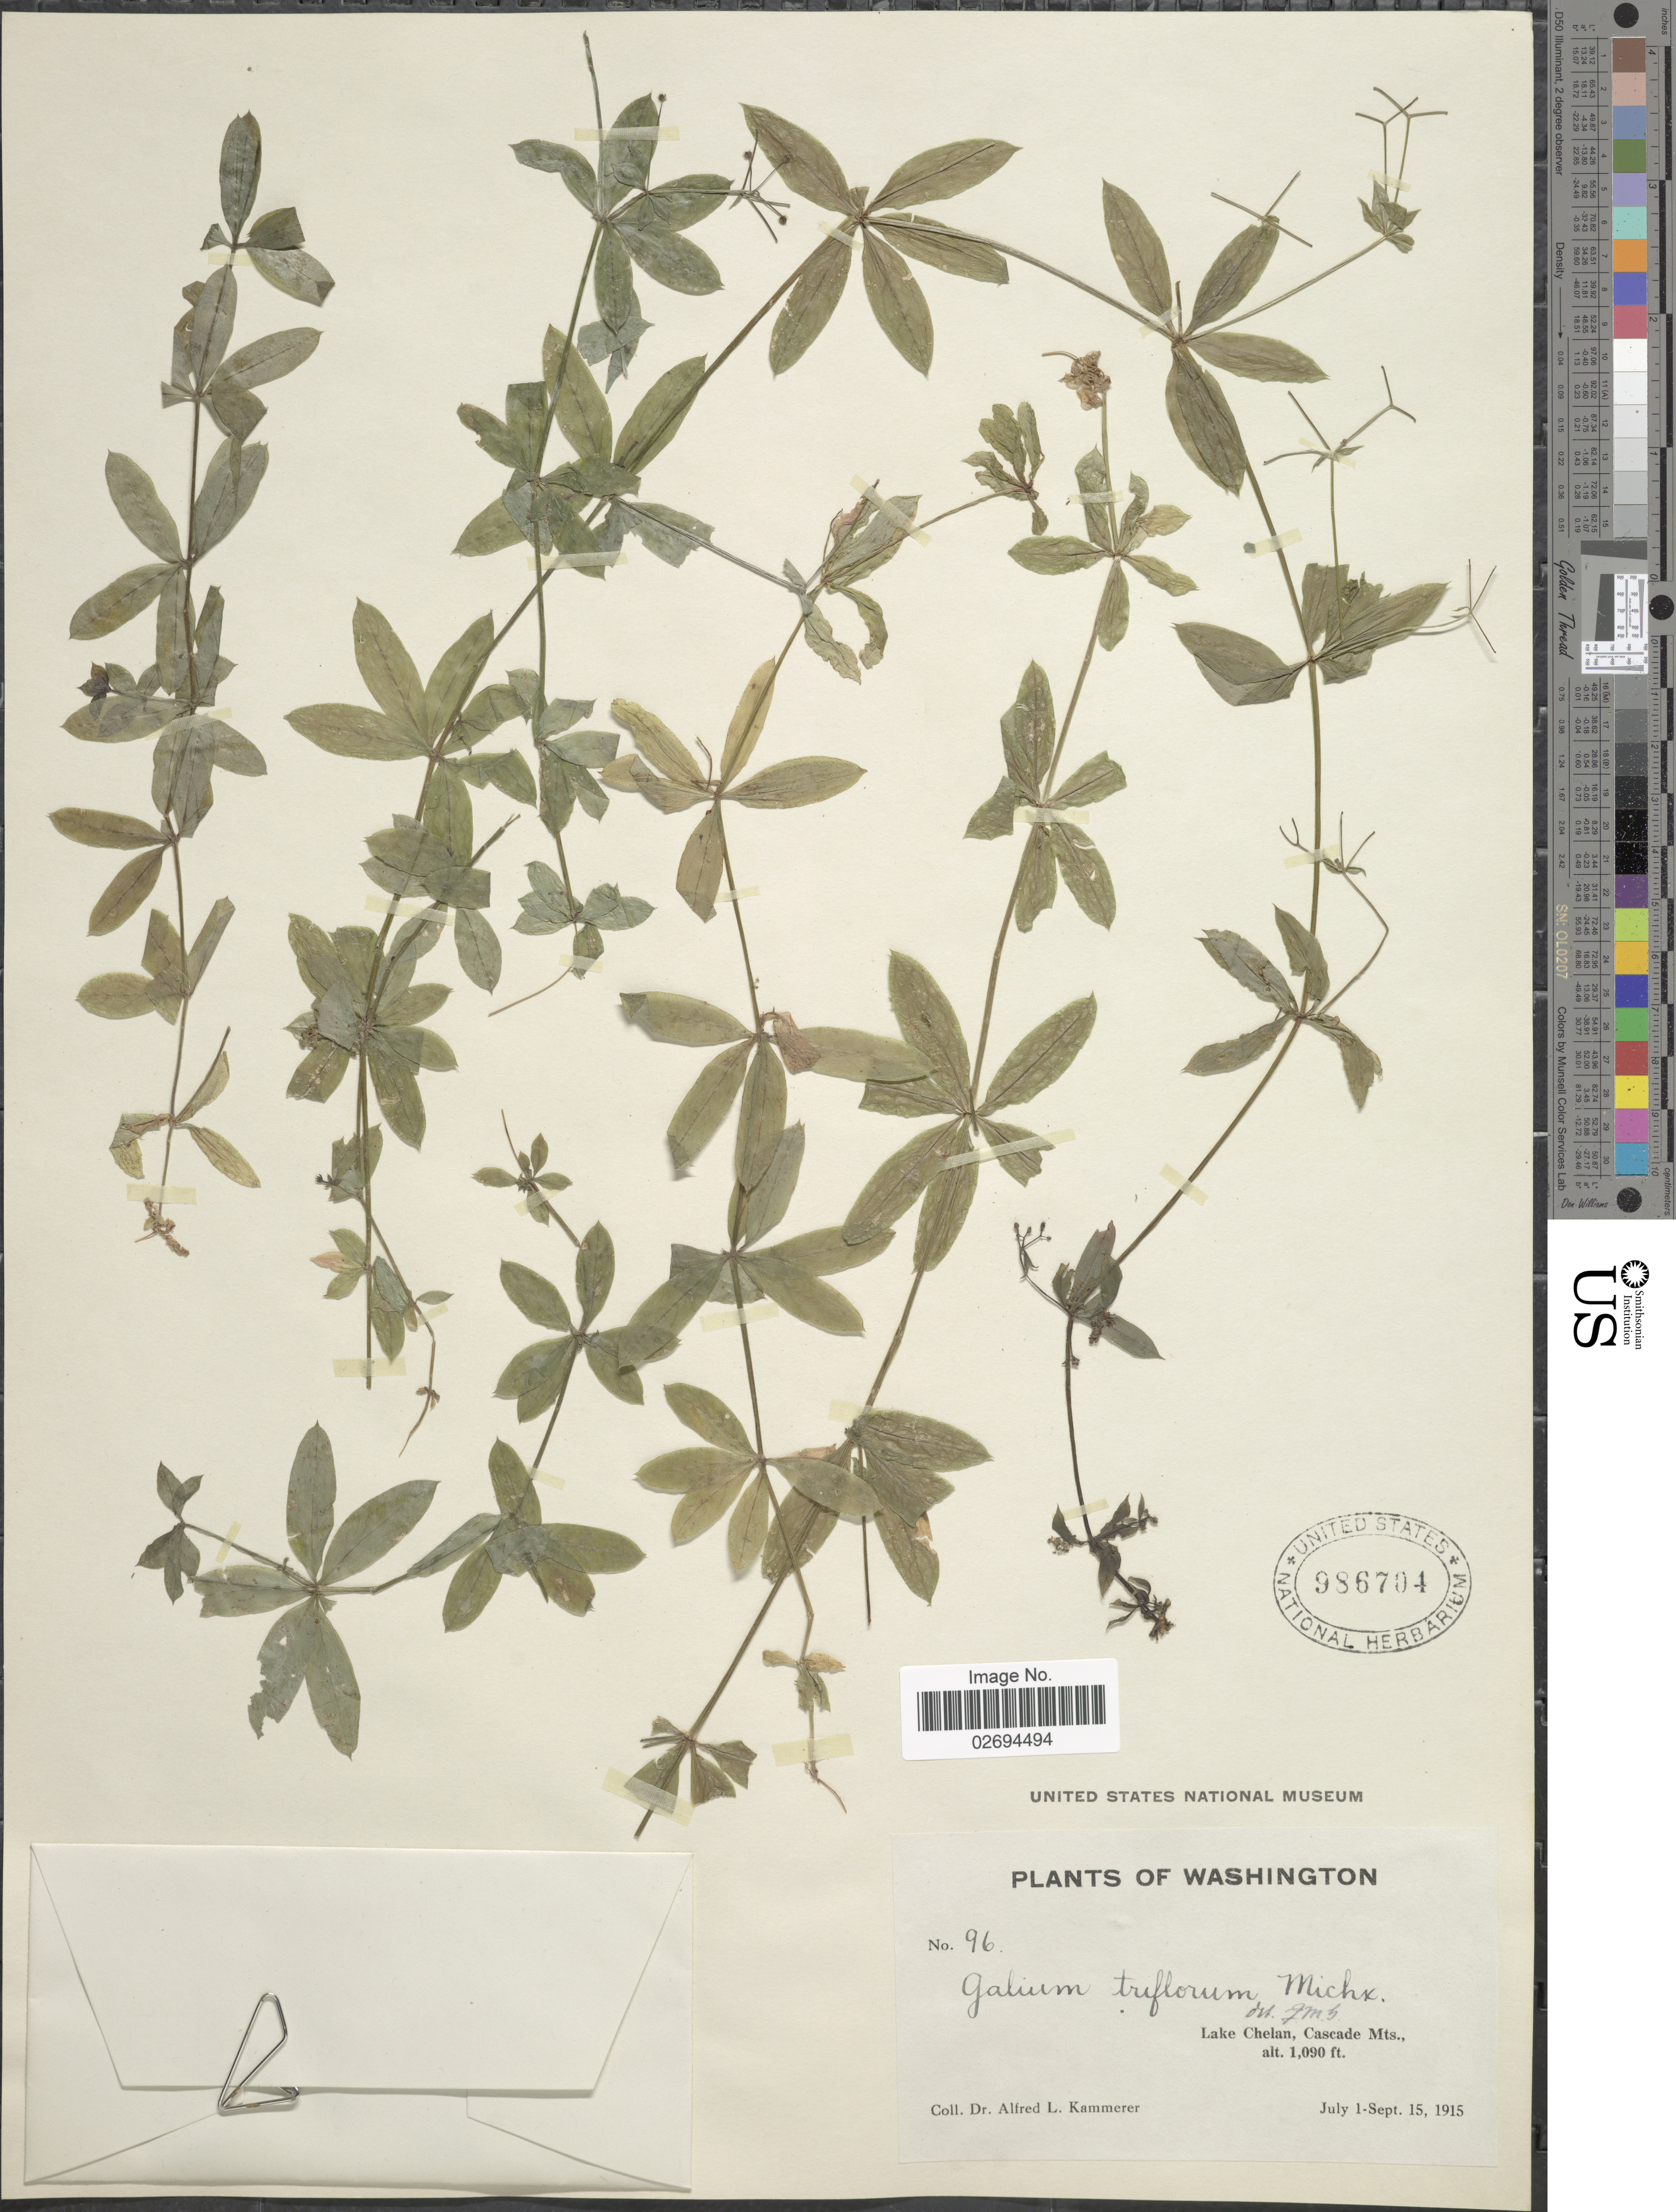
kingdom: Plantae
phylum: Tracheophyta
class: Magnoliopsida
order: Gentianales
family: Rubiaceae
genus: Galium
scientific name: Galium triflorum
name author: Michx.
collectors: A. Kammerer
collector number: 96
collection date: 1915-07-01/1915-09-15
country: United States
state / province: Washington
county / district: Chelan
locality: Lake Chelan, Cascade Mts.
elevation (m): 332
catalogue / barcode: US 986704